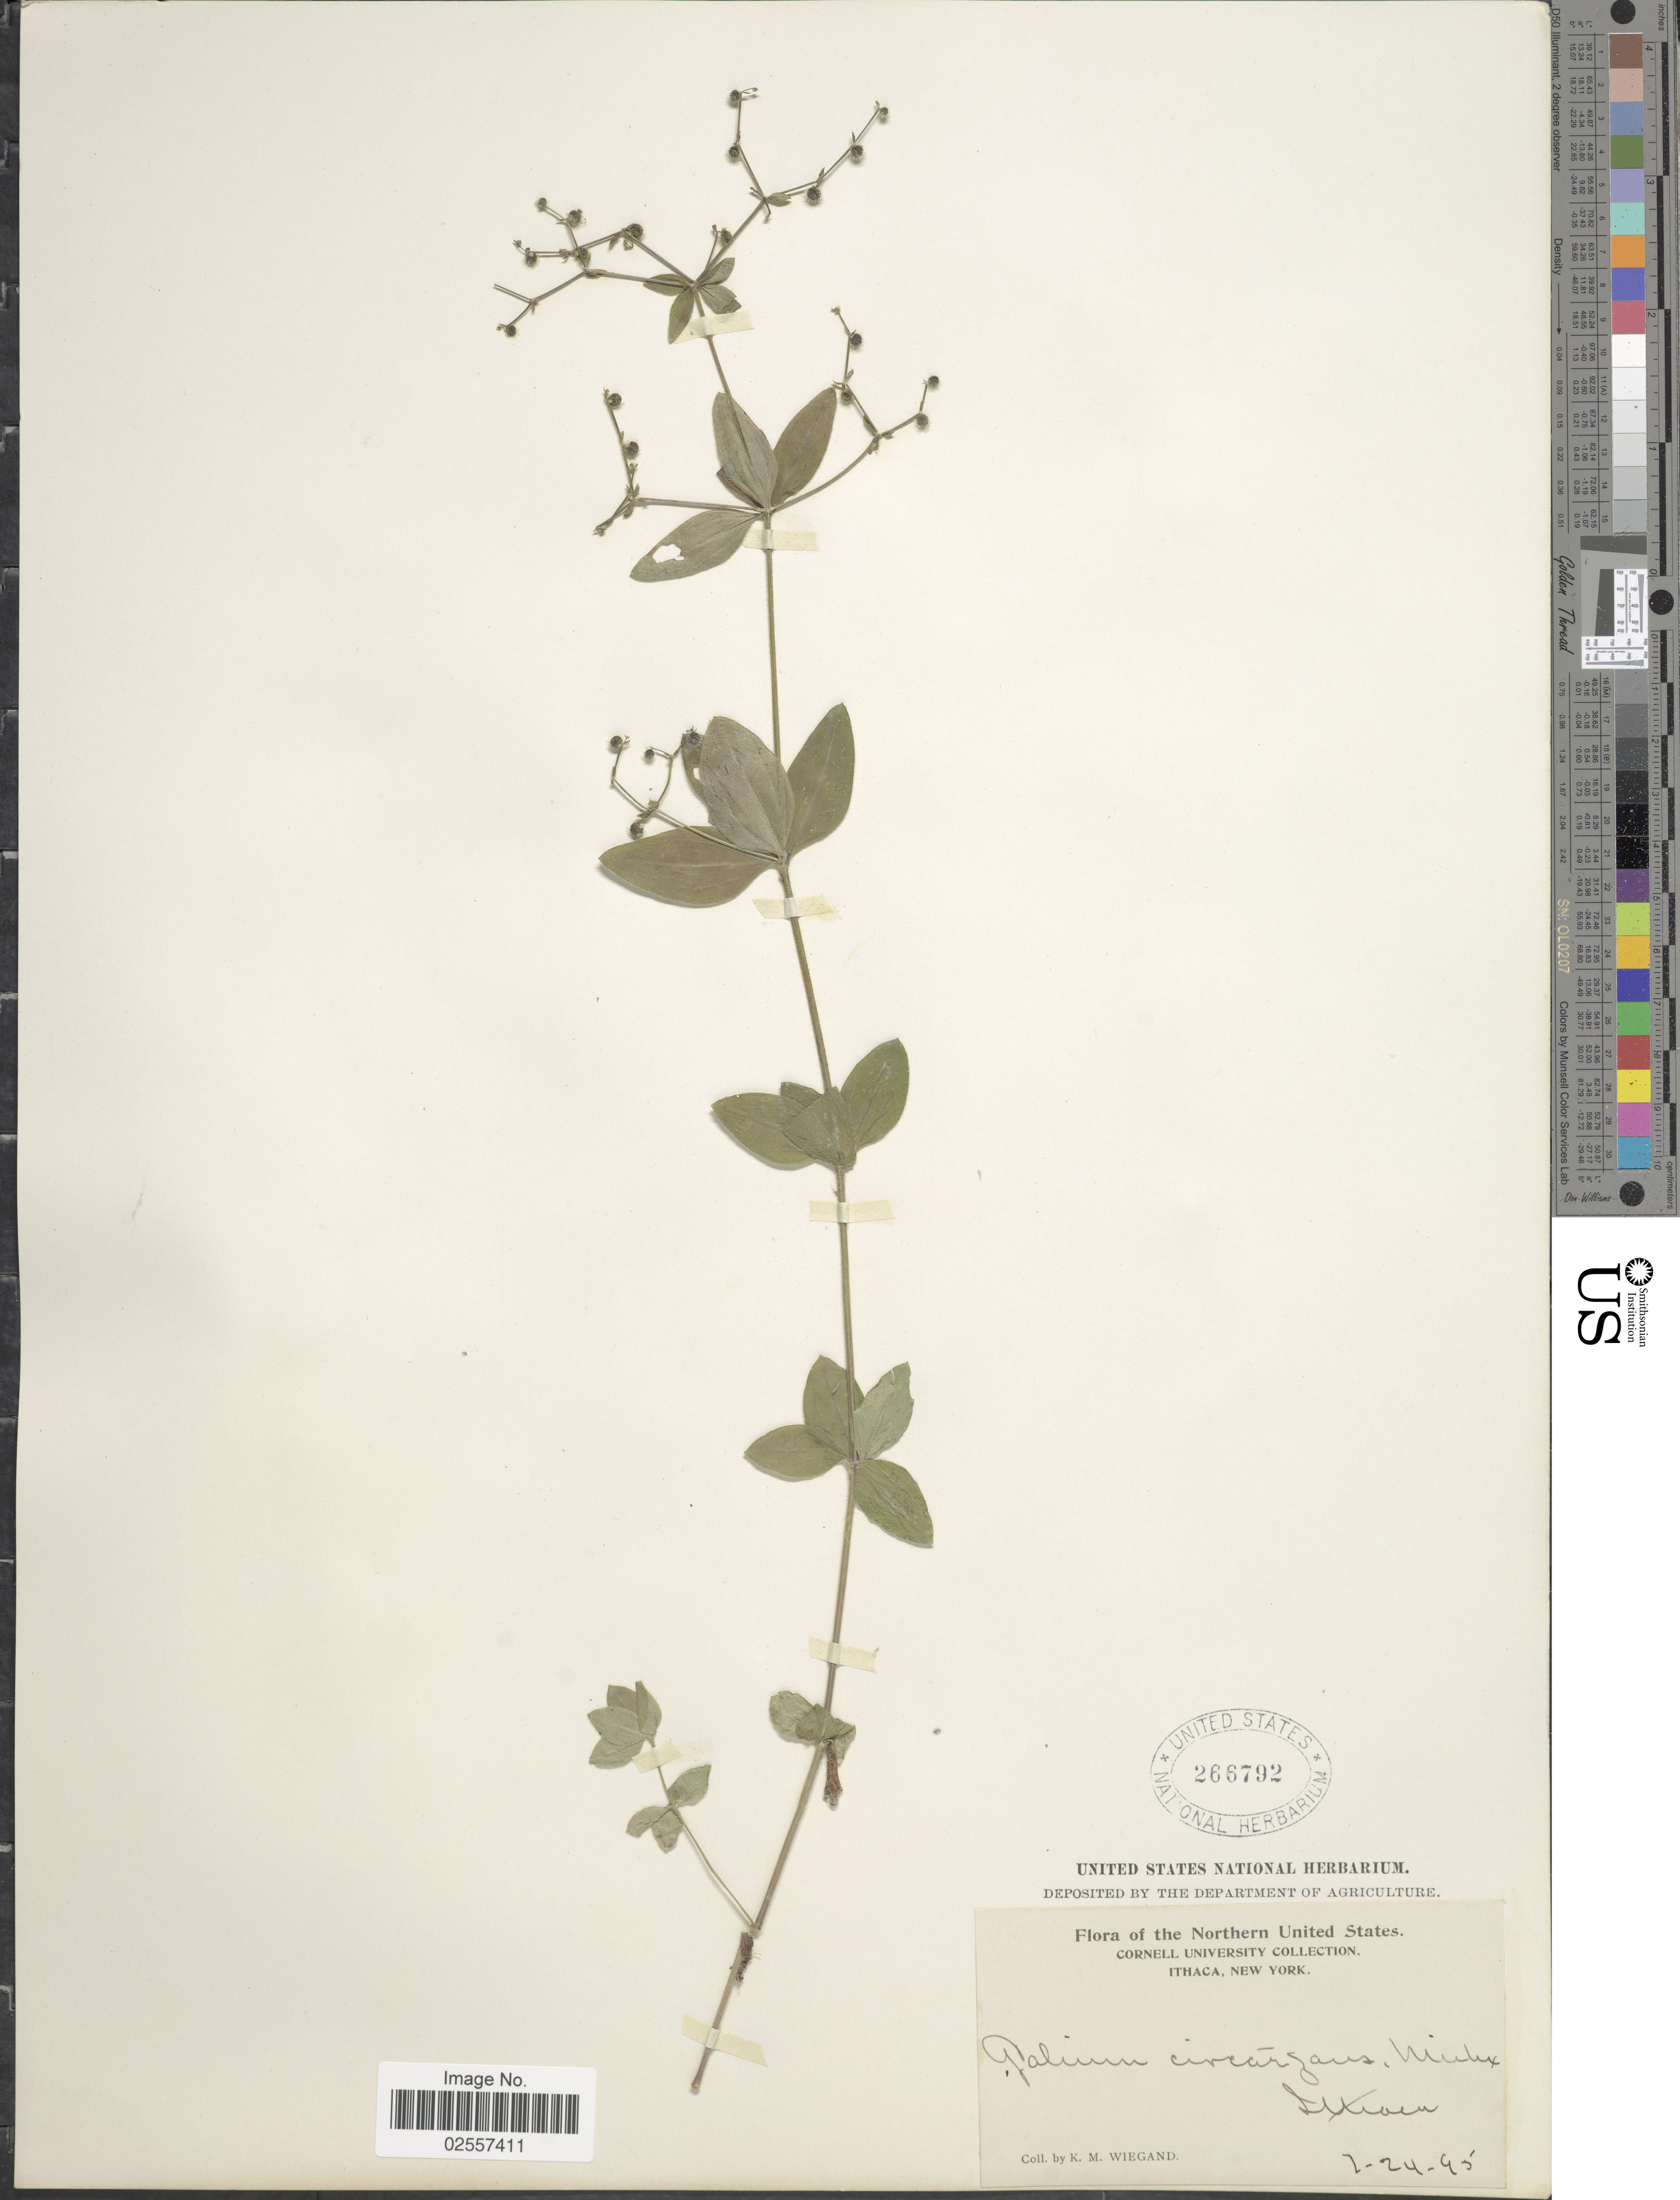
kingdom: Plantae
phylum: Tracheophyta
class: Magnoliopsida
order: Gentianales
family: Rubiaceae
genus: Galium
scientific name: Galium circaezans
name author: Michx.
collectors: K. M. Wiegand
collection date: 1895-02-24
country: United States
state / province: New York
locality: Northern United States. Ithaca.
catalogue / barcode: US 266792